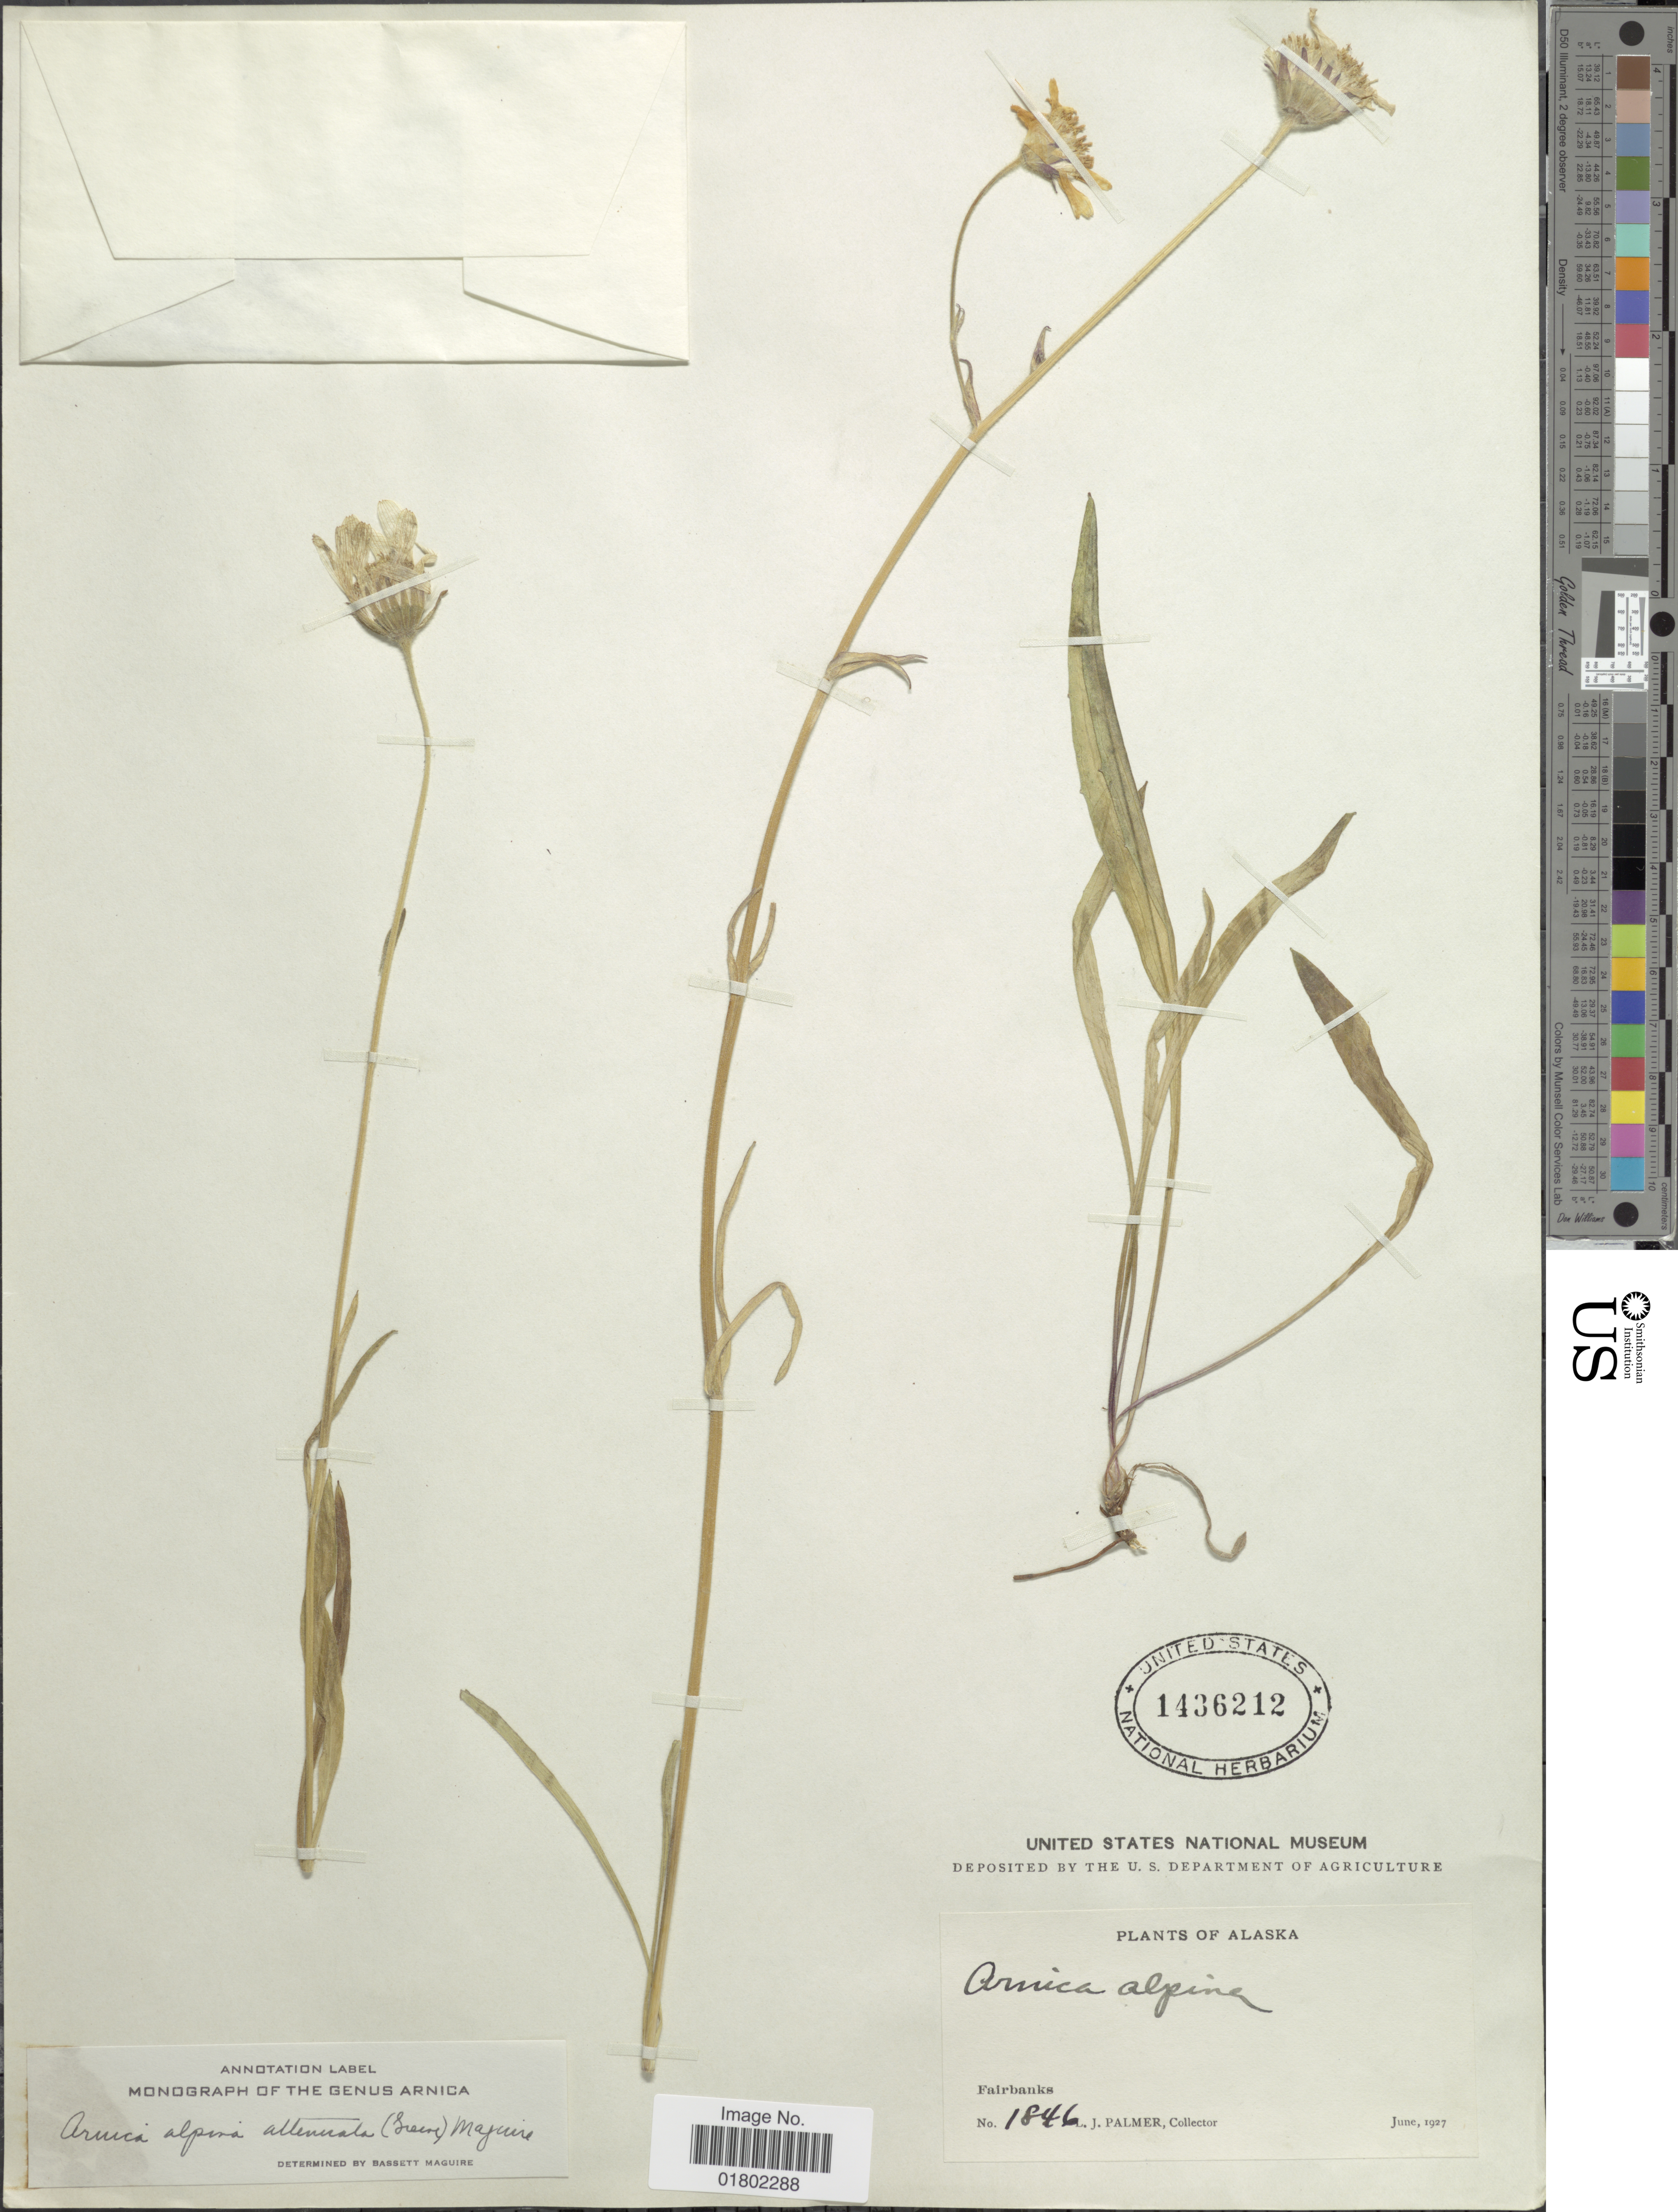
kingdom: Plantae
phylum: Tracheophyta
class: Magnoliopsida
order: Asterales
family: Asteraceae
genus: Arnica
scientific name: Arnica alpina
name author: Willd. ex Steud.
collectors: J. Palmer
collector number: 1846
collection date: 1927-06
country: United States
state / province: Alaska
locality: Fairbanks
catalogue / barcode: US 1436212